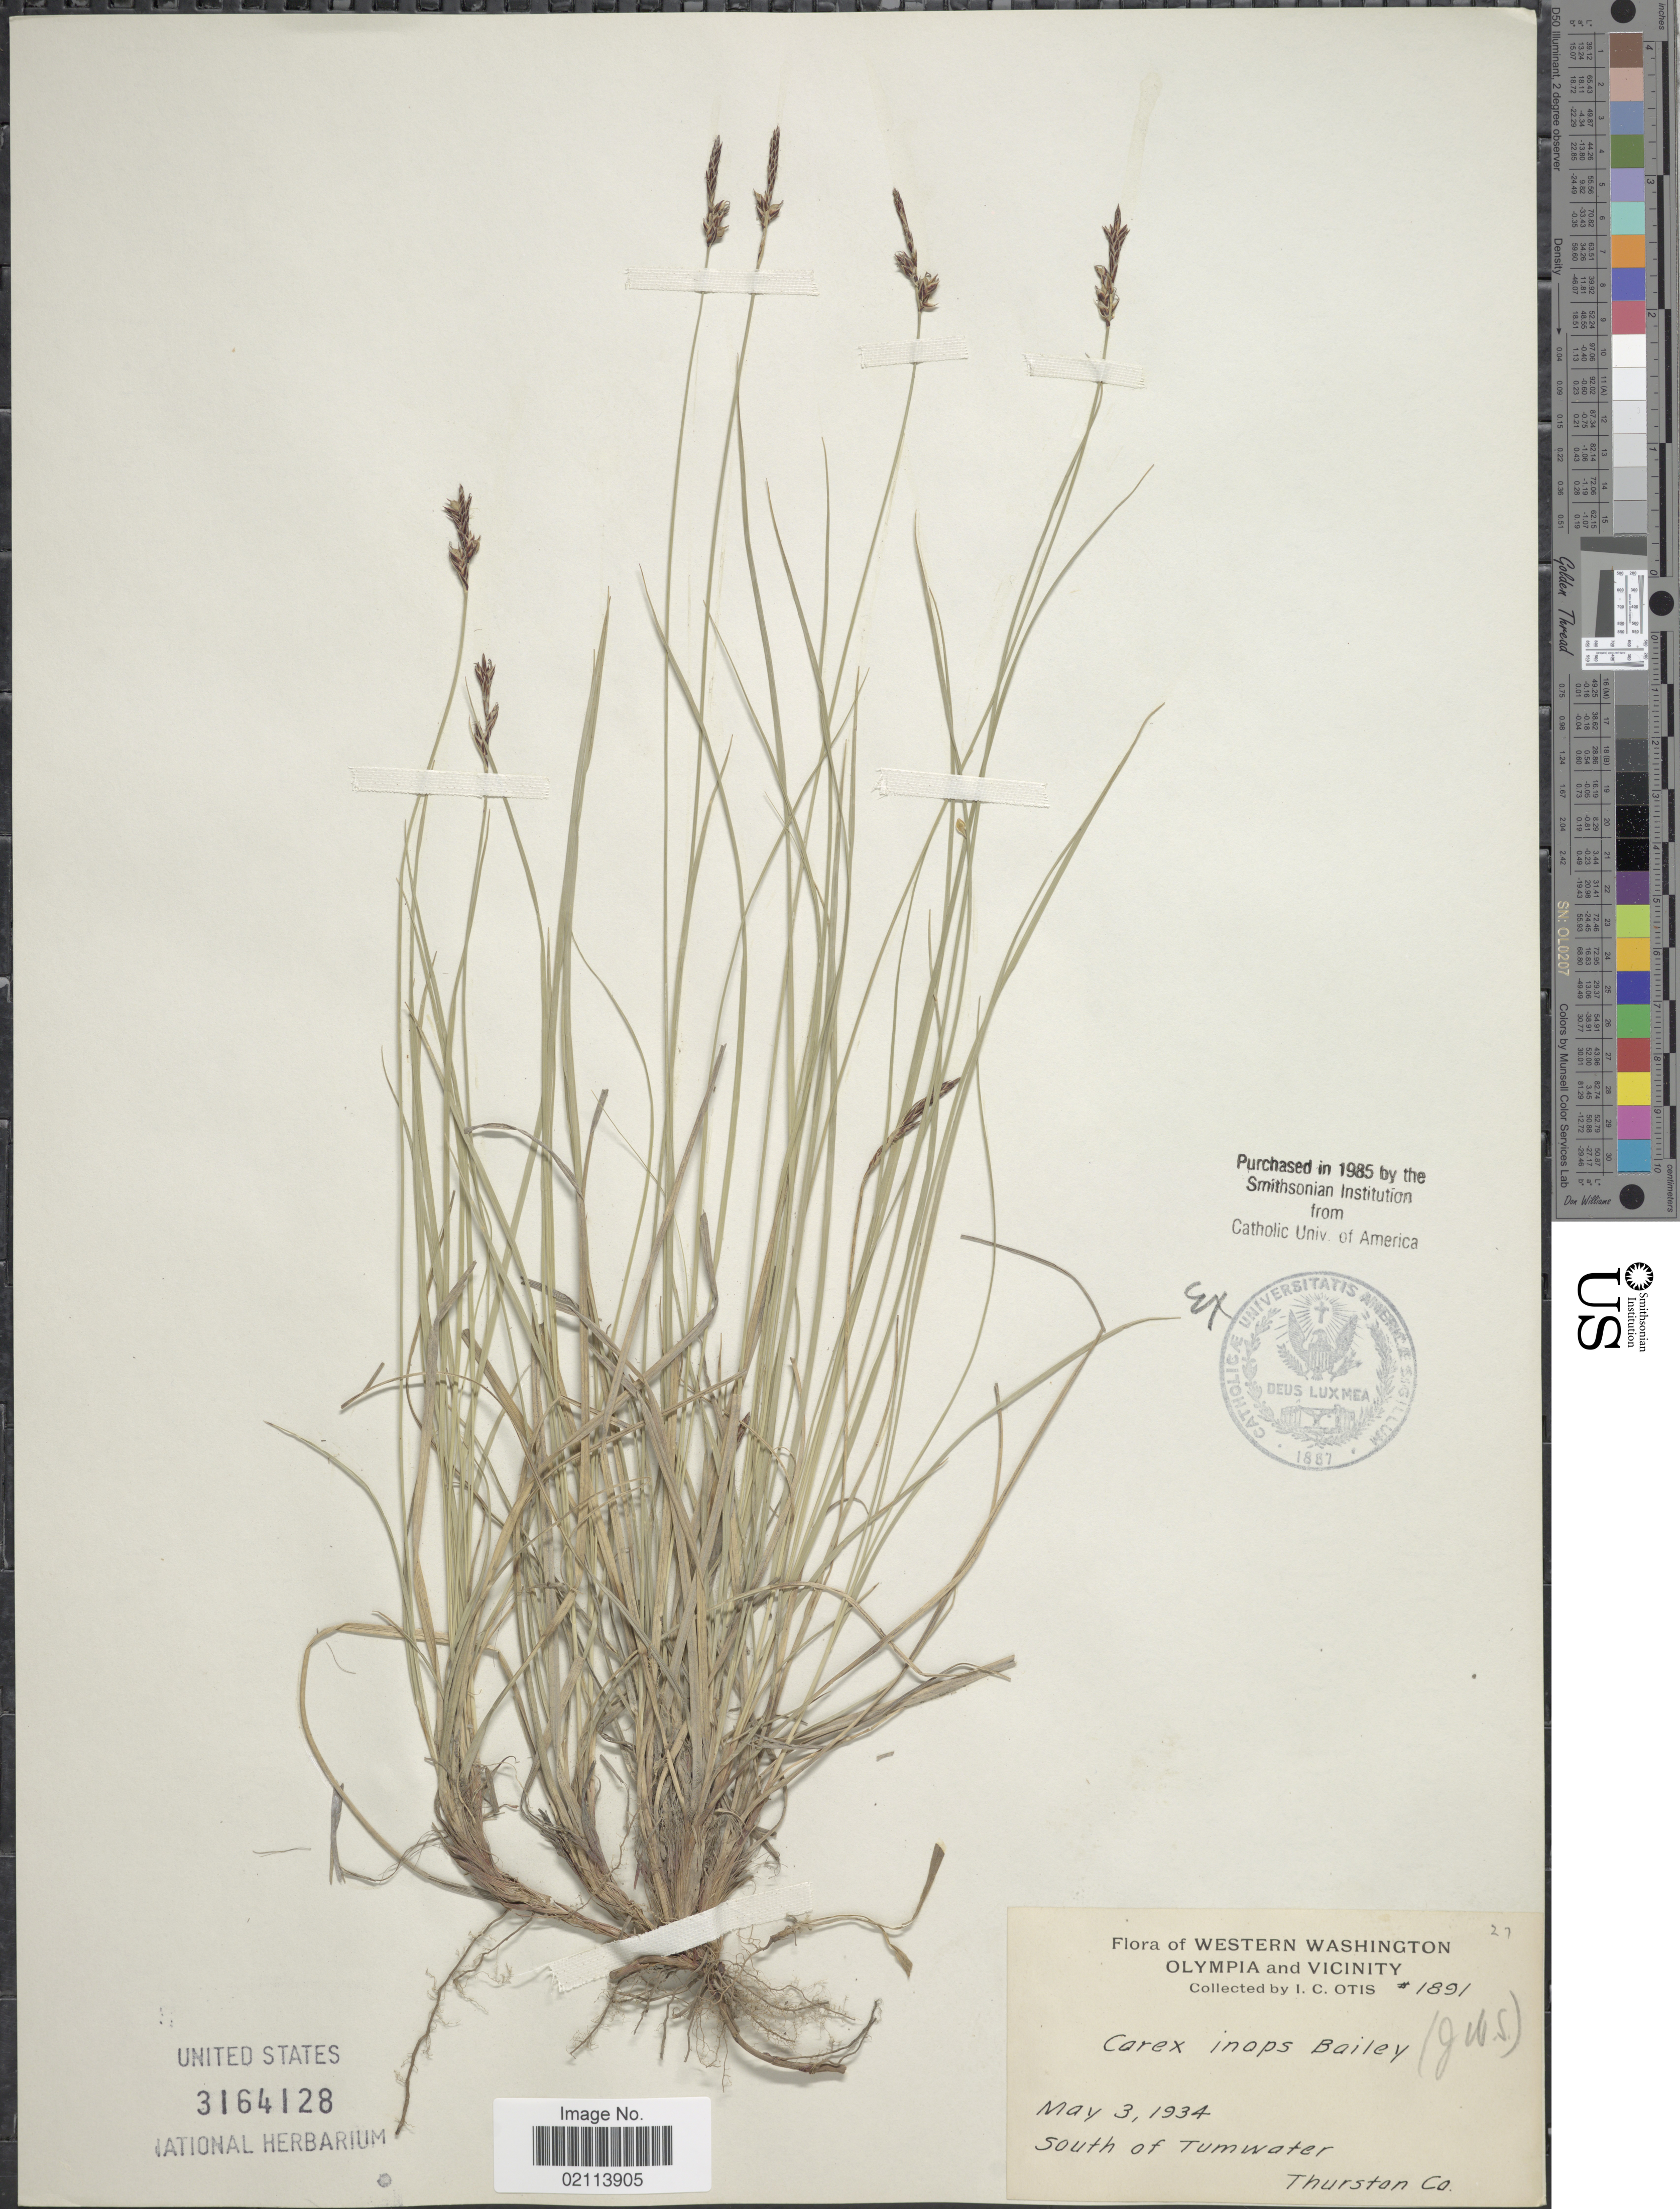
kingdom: Plantae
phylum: Tracheophyta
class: Liliopsida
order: Poales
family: Cyperaceae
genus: Carex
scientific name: Carex inops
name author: L.H. Bailey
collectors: I. C. Otis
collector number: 1891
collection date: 1934-05-03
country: United States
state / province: Washington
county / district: Thurston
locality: Western Washington, Olympia and Vicinity, South of Tumwater, Thurston Co.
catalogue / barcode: US 3164128